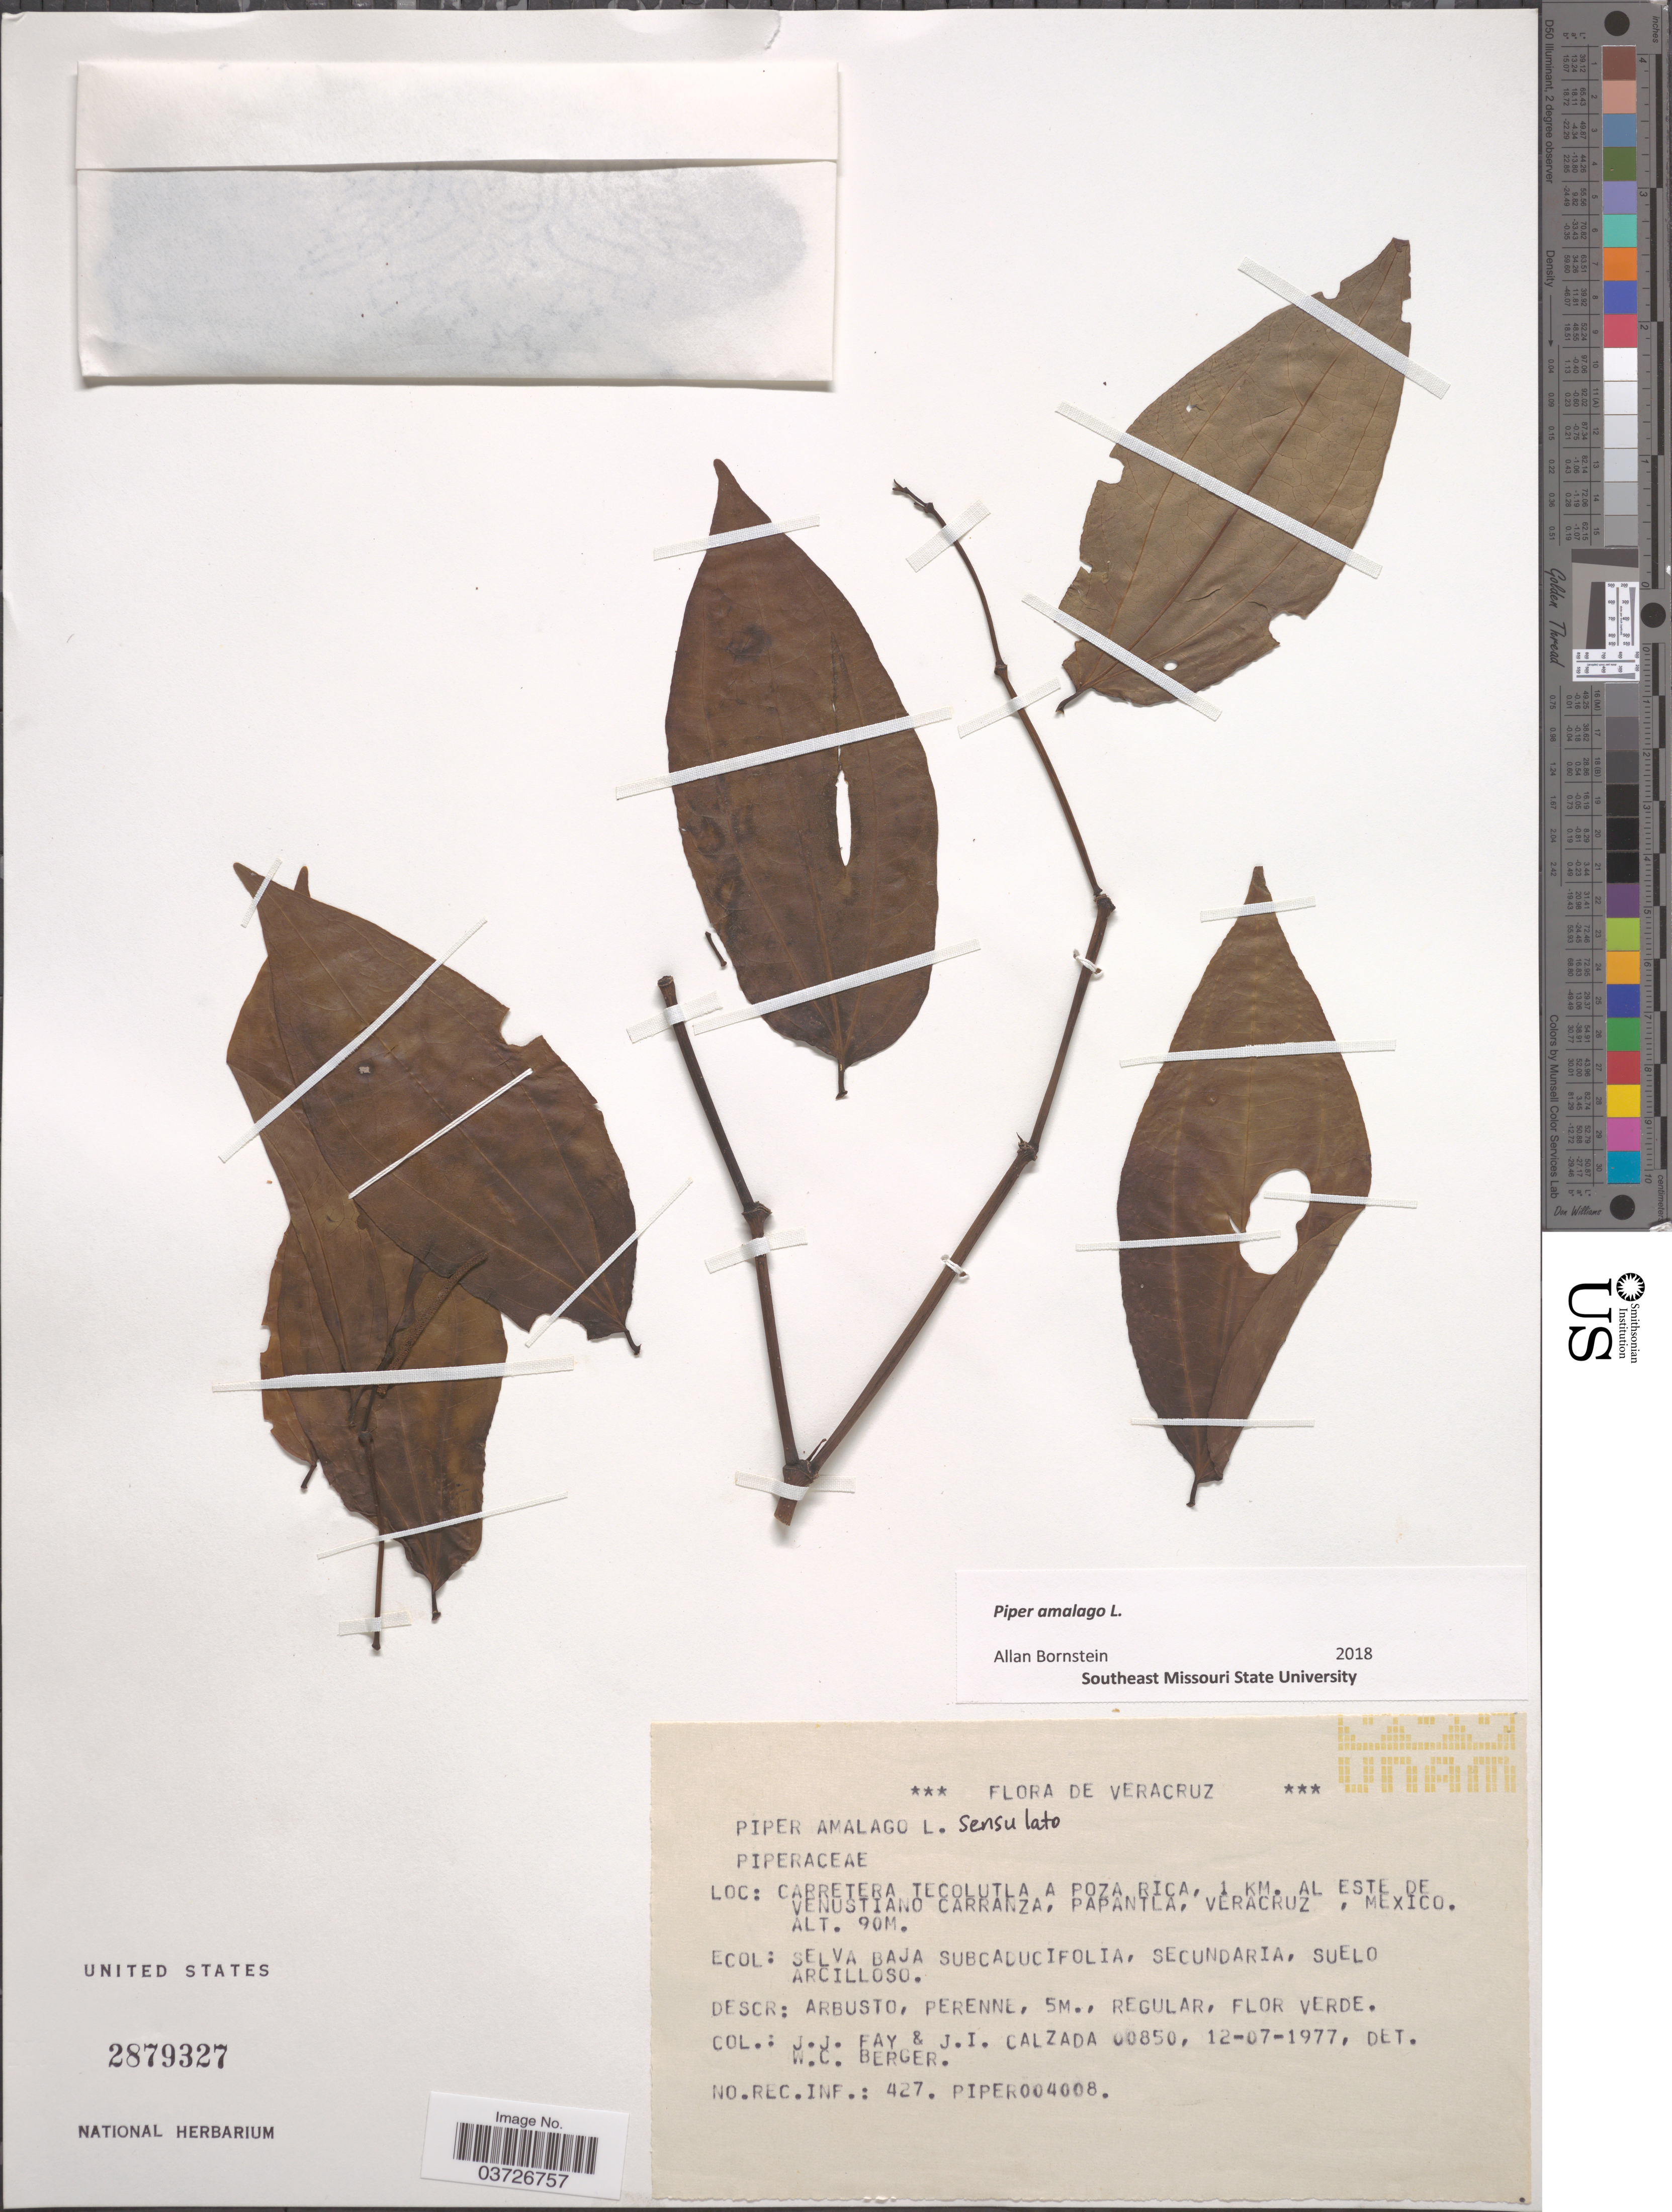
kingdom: Plantae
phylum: Tracheophyta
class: Magnoliopsida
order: Piperales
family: Piperaceae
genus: Piper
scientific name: Piper amalago var. medium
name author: (Jacq.) Yunck.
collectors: J. Fay & J. I. Calzada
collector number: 00850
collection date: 1977-07-12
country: Mexico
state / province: Veracruz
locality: Veracruz. Carretera Tecolutla a Poza Rica, 1 Km. al Este de Venustiano Carranza, Papantla.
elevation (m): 90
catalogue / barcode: US 2879327